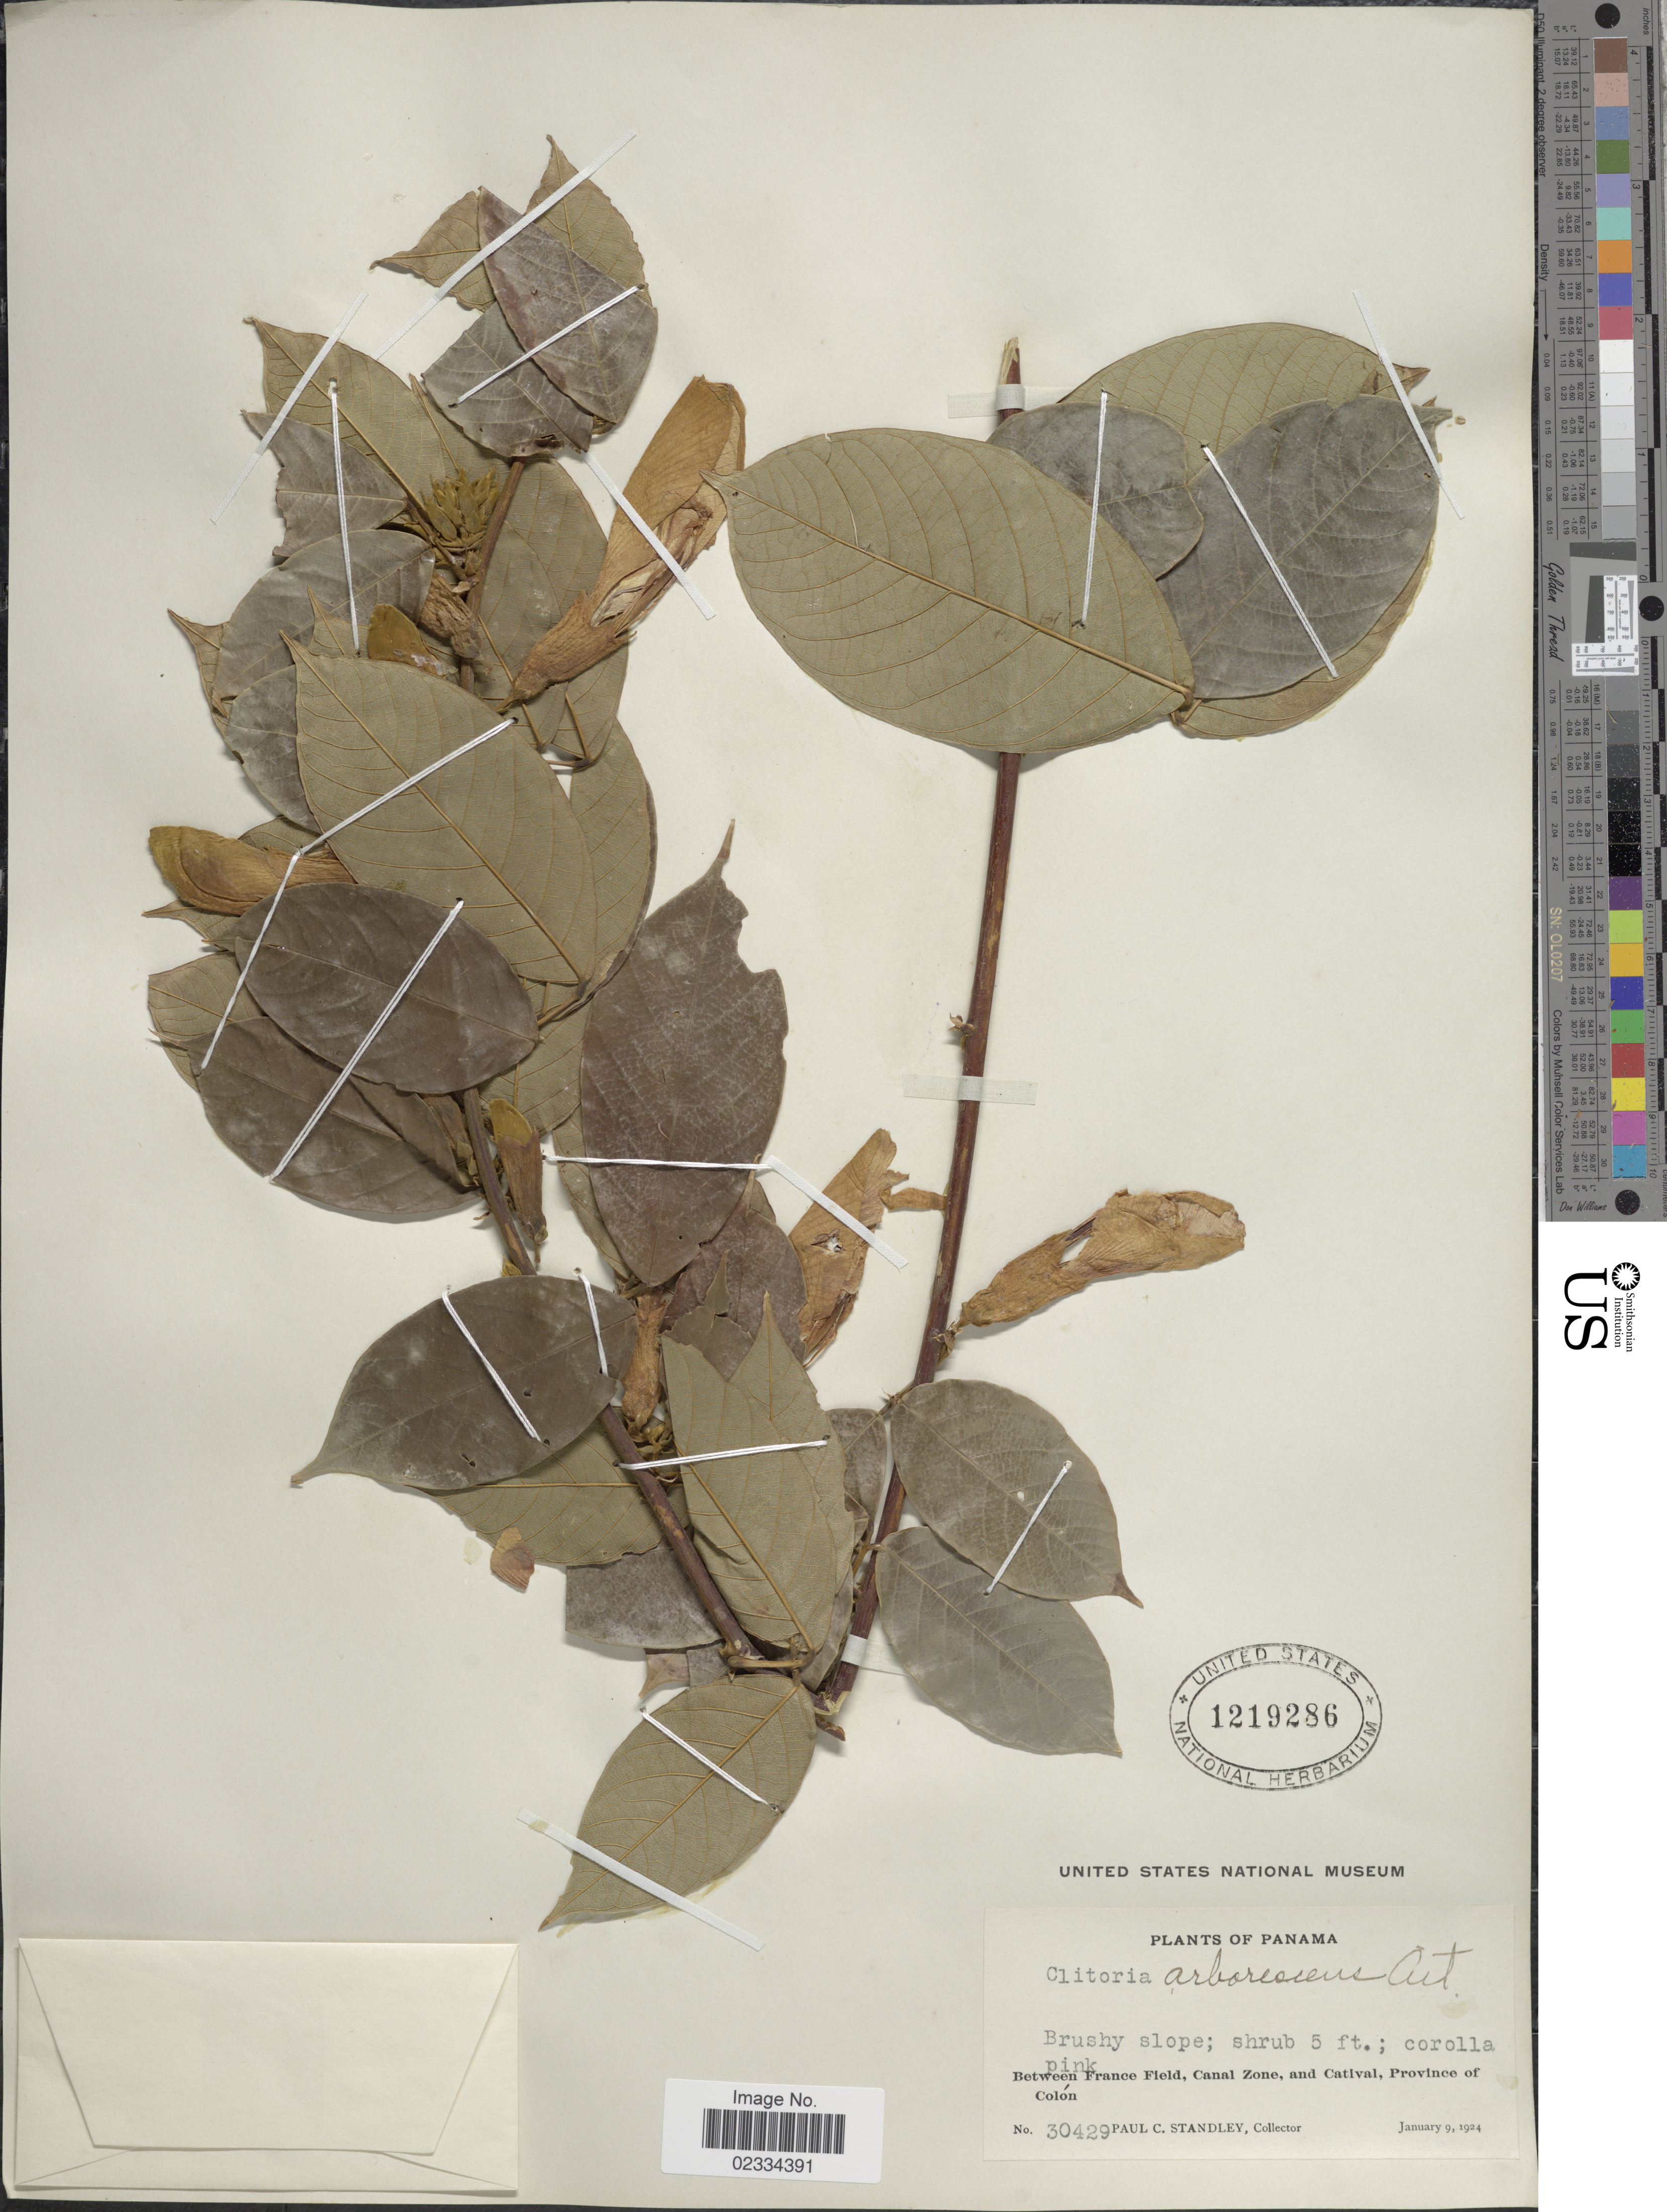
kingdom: Plantae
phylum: Tracheophyta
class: Magnoliopsida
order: Fabales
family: Fabaceae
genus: Clitoria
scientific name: Clitoria arborescens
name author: R. Br.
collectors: P. C. Standley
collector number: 30429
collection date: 1924-01-09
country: Panama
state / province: Colón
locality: Between France Field, Canal Zone, and Catival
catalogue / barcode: US 1219286